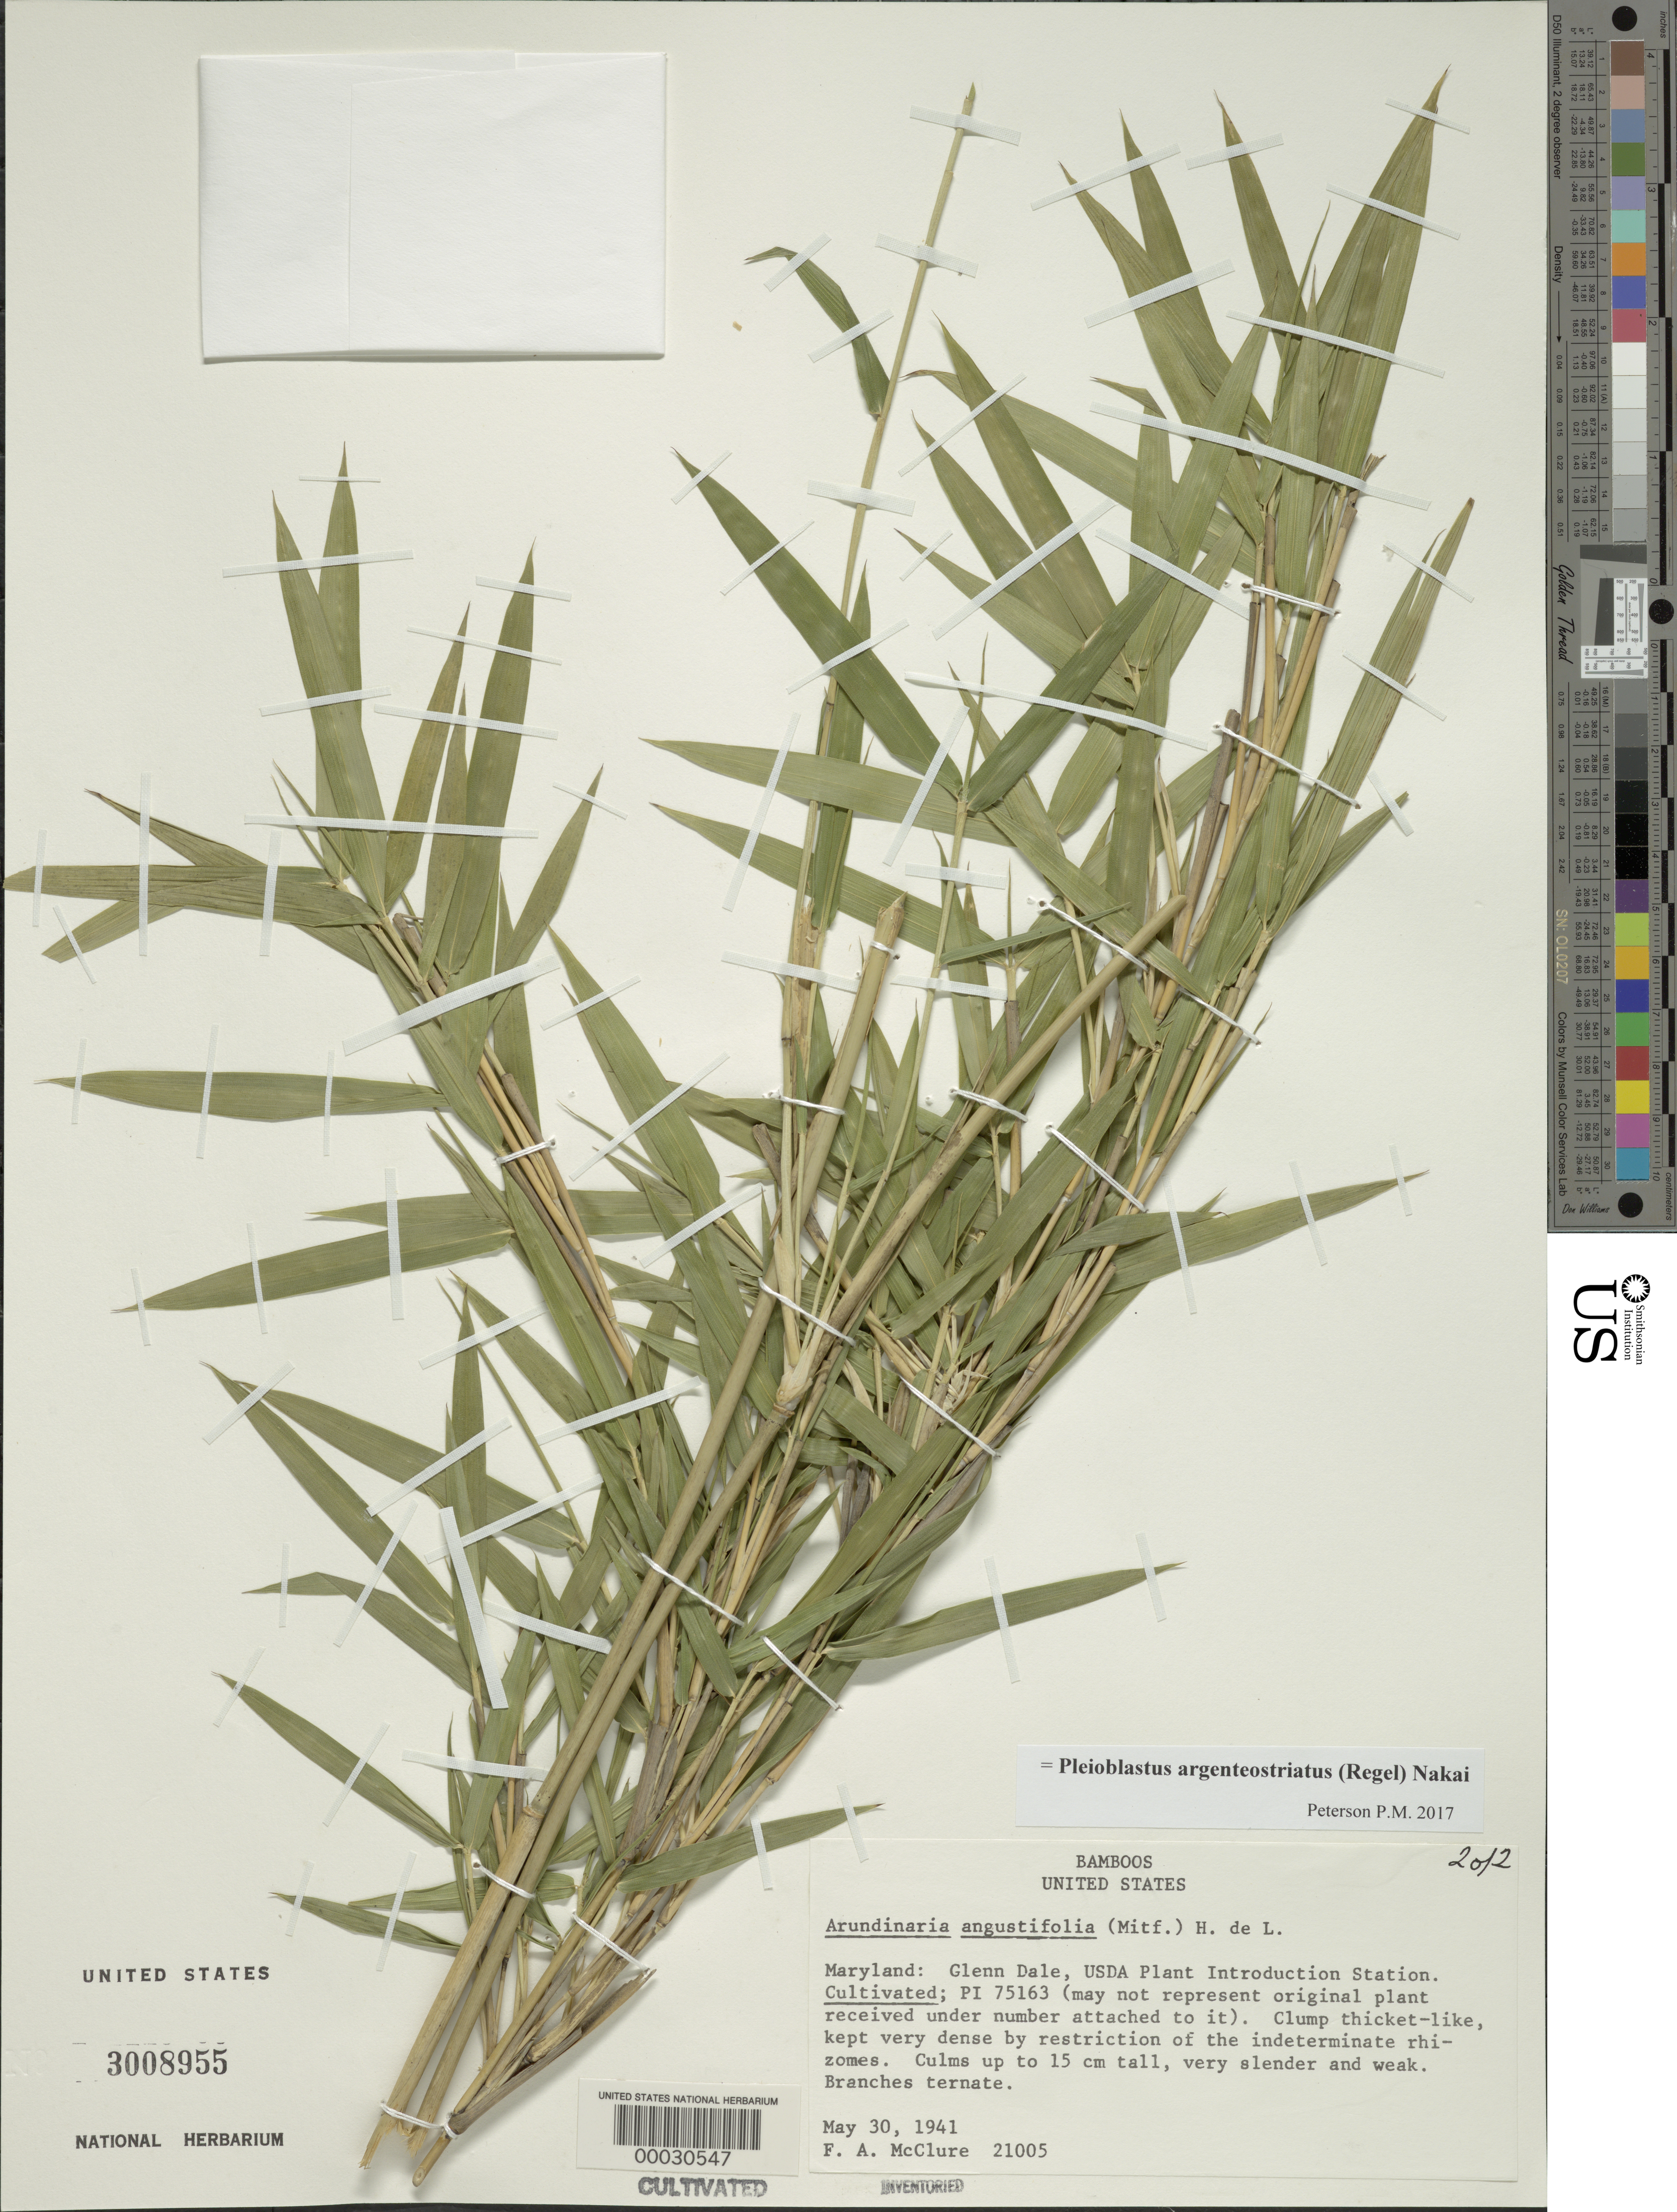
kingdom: Plantae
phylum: Tracheophyta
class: Liliopsida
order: Poales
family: Poaceae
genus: Pleioblastus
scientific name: Pleioblastus argenteostriatus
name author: (Regel) Nakai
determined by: Poaceae Reorganization Project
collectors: F. A. McClure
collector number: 21005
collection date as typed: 30 May 1941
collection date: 1941-05-30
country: United States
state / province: Maryland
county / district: Prince George's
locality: Usda plant introduction station - glenn dale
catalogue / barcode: US 3008955